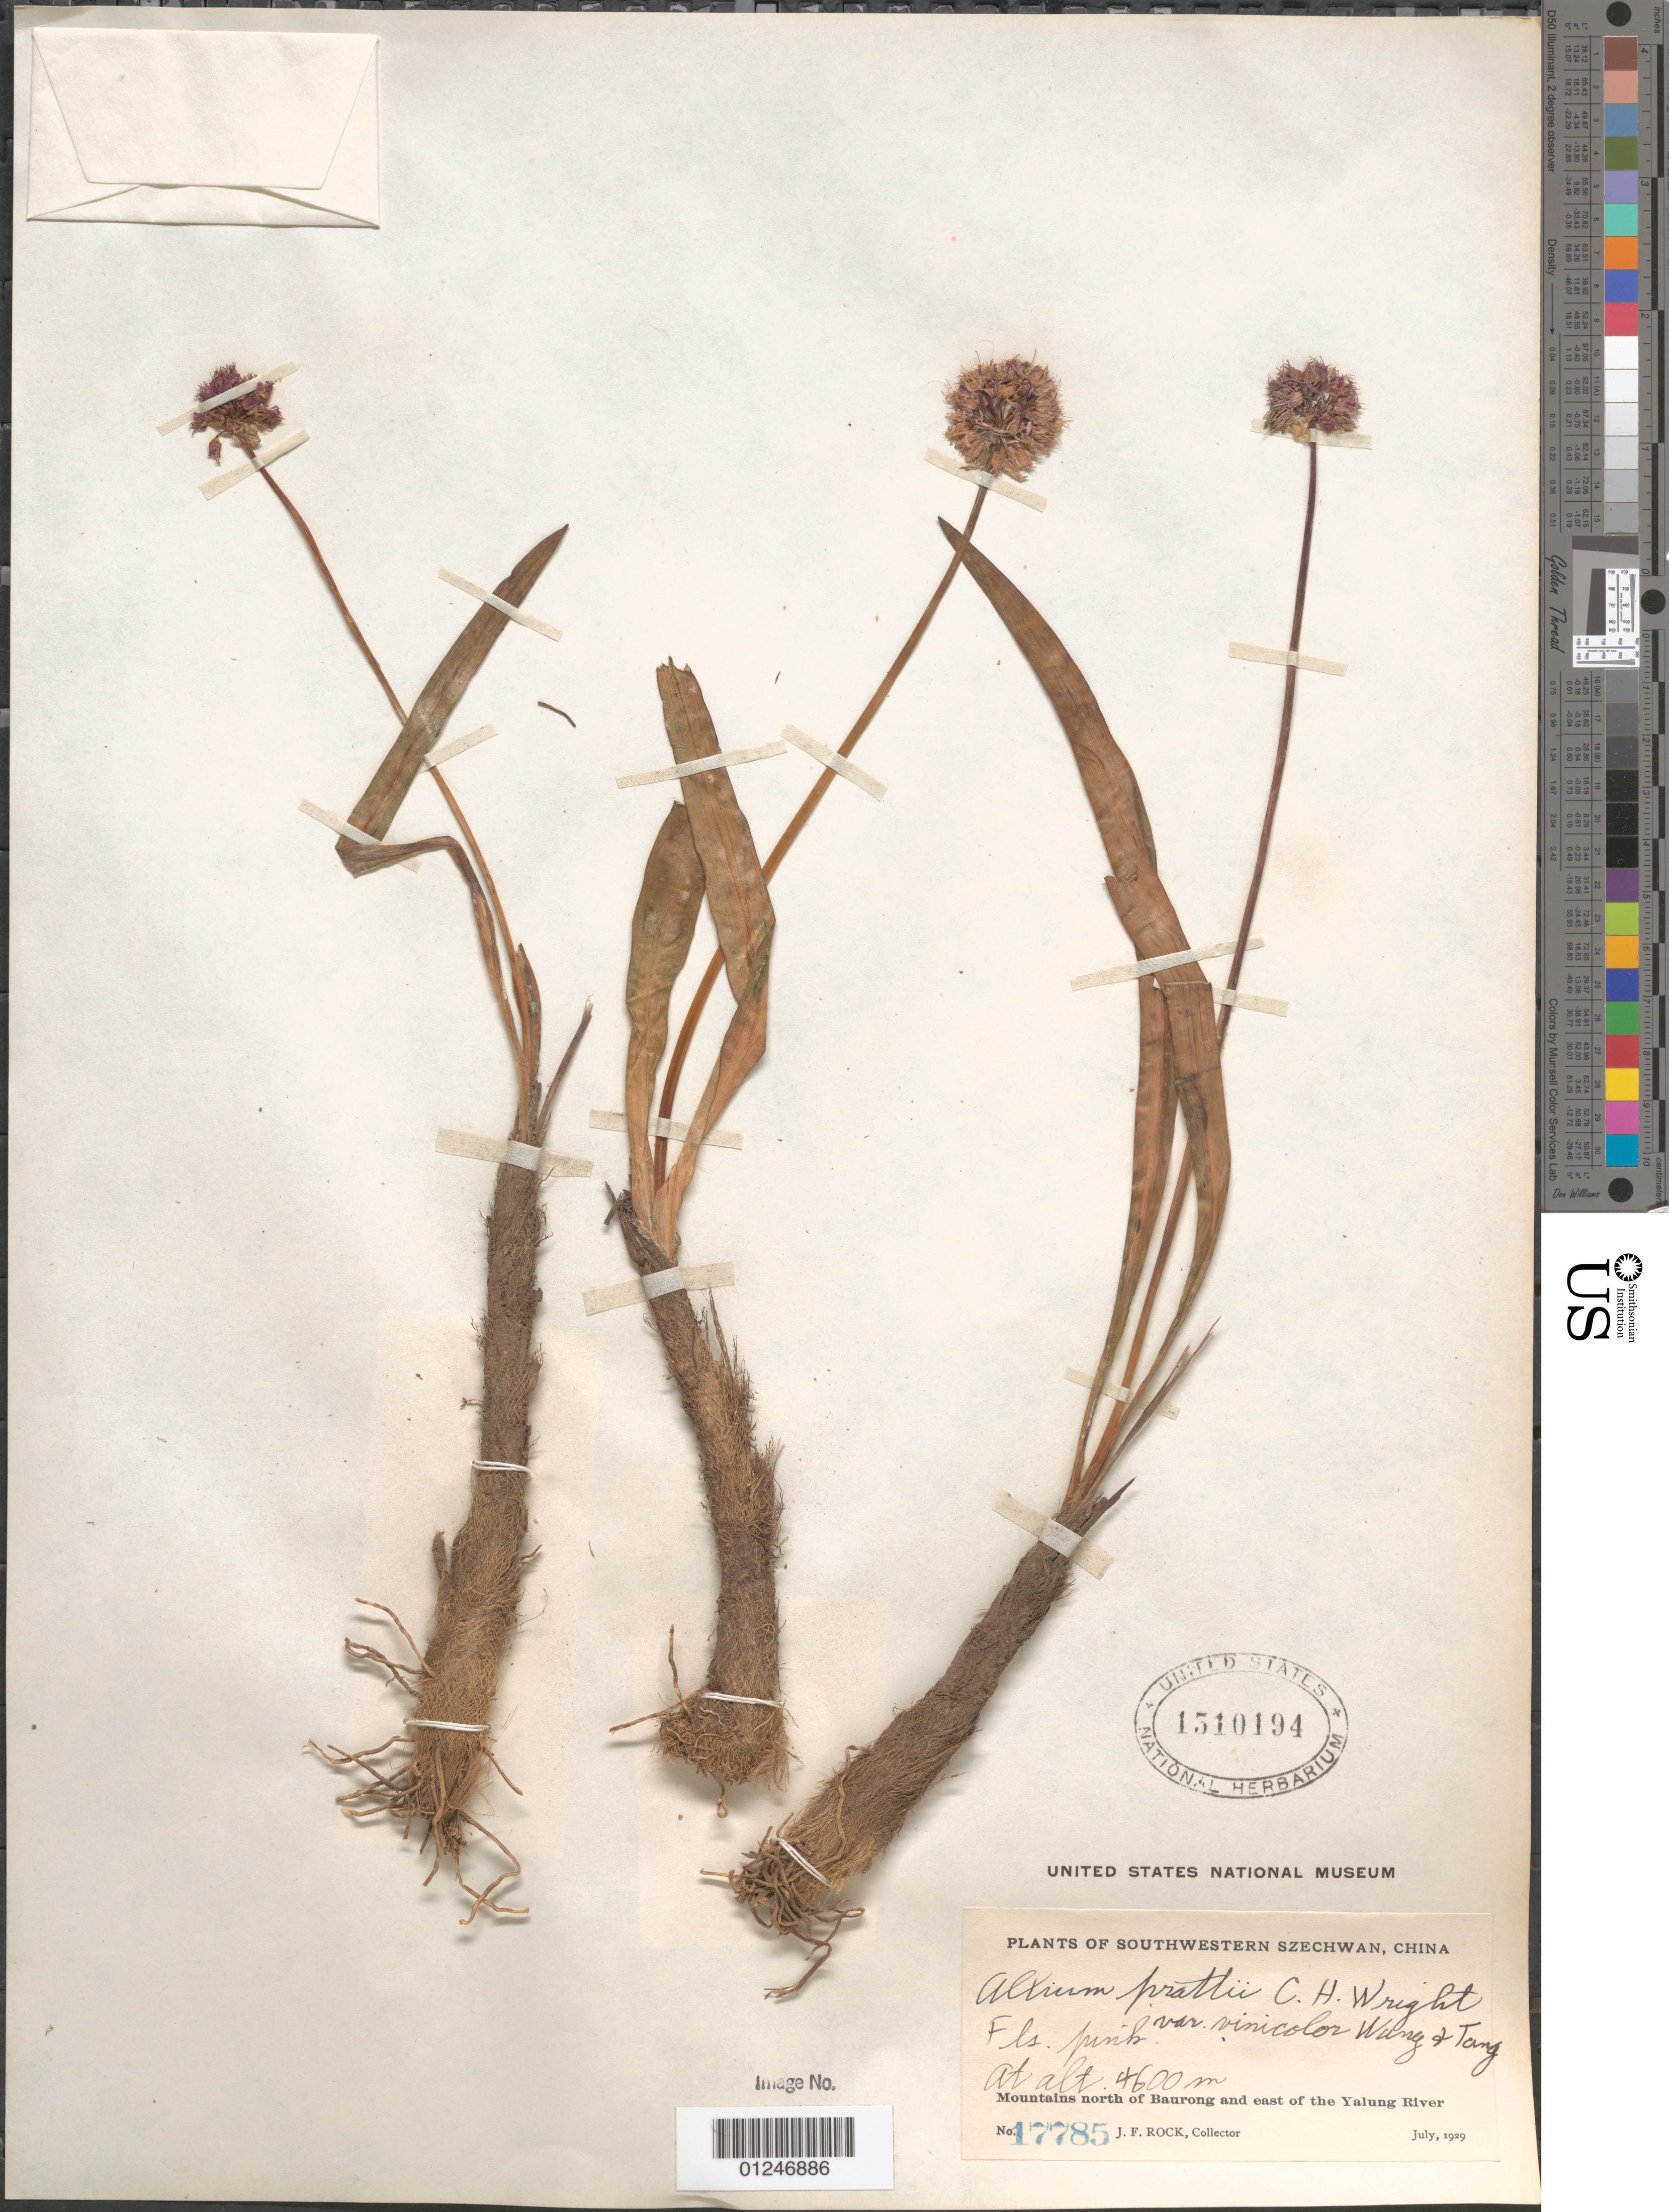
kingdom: Plantae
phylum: Tracheophyta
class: Liliopsida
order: Asparagales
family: Amaryllidaceae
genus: Allium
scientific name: Allium prattii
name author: C.H. Wright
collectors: J. F. Rock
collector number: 1775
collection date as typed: Jul 1929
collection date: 1929-07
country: China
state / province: Sichuan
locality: Mountains N of Baurong and E of the Yalung river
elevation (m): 4600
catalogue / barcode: US 1510194